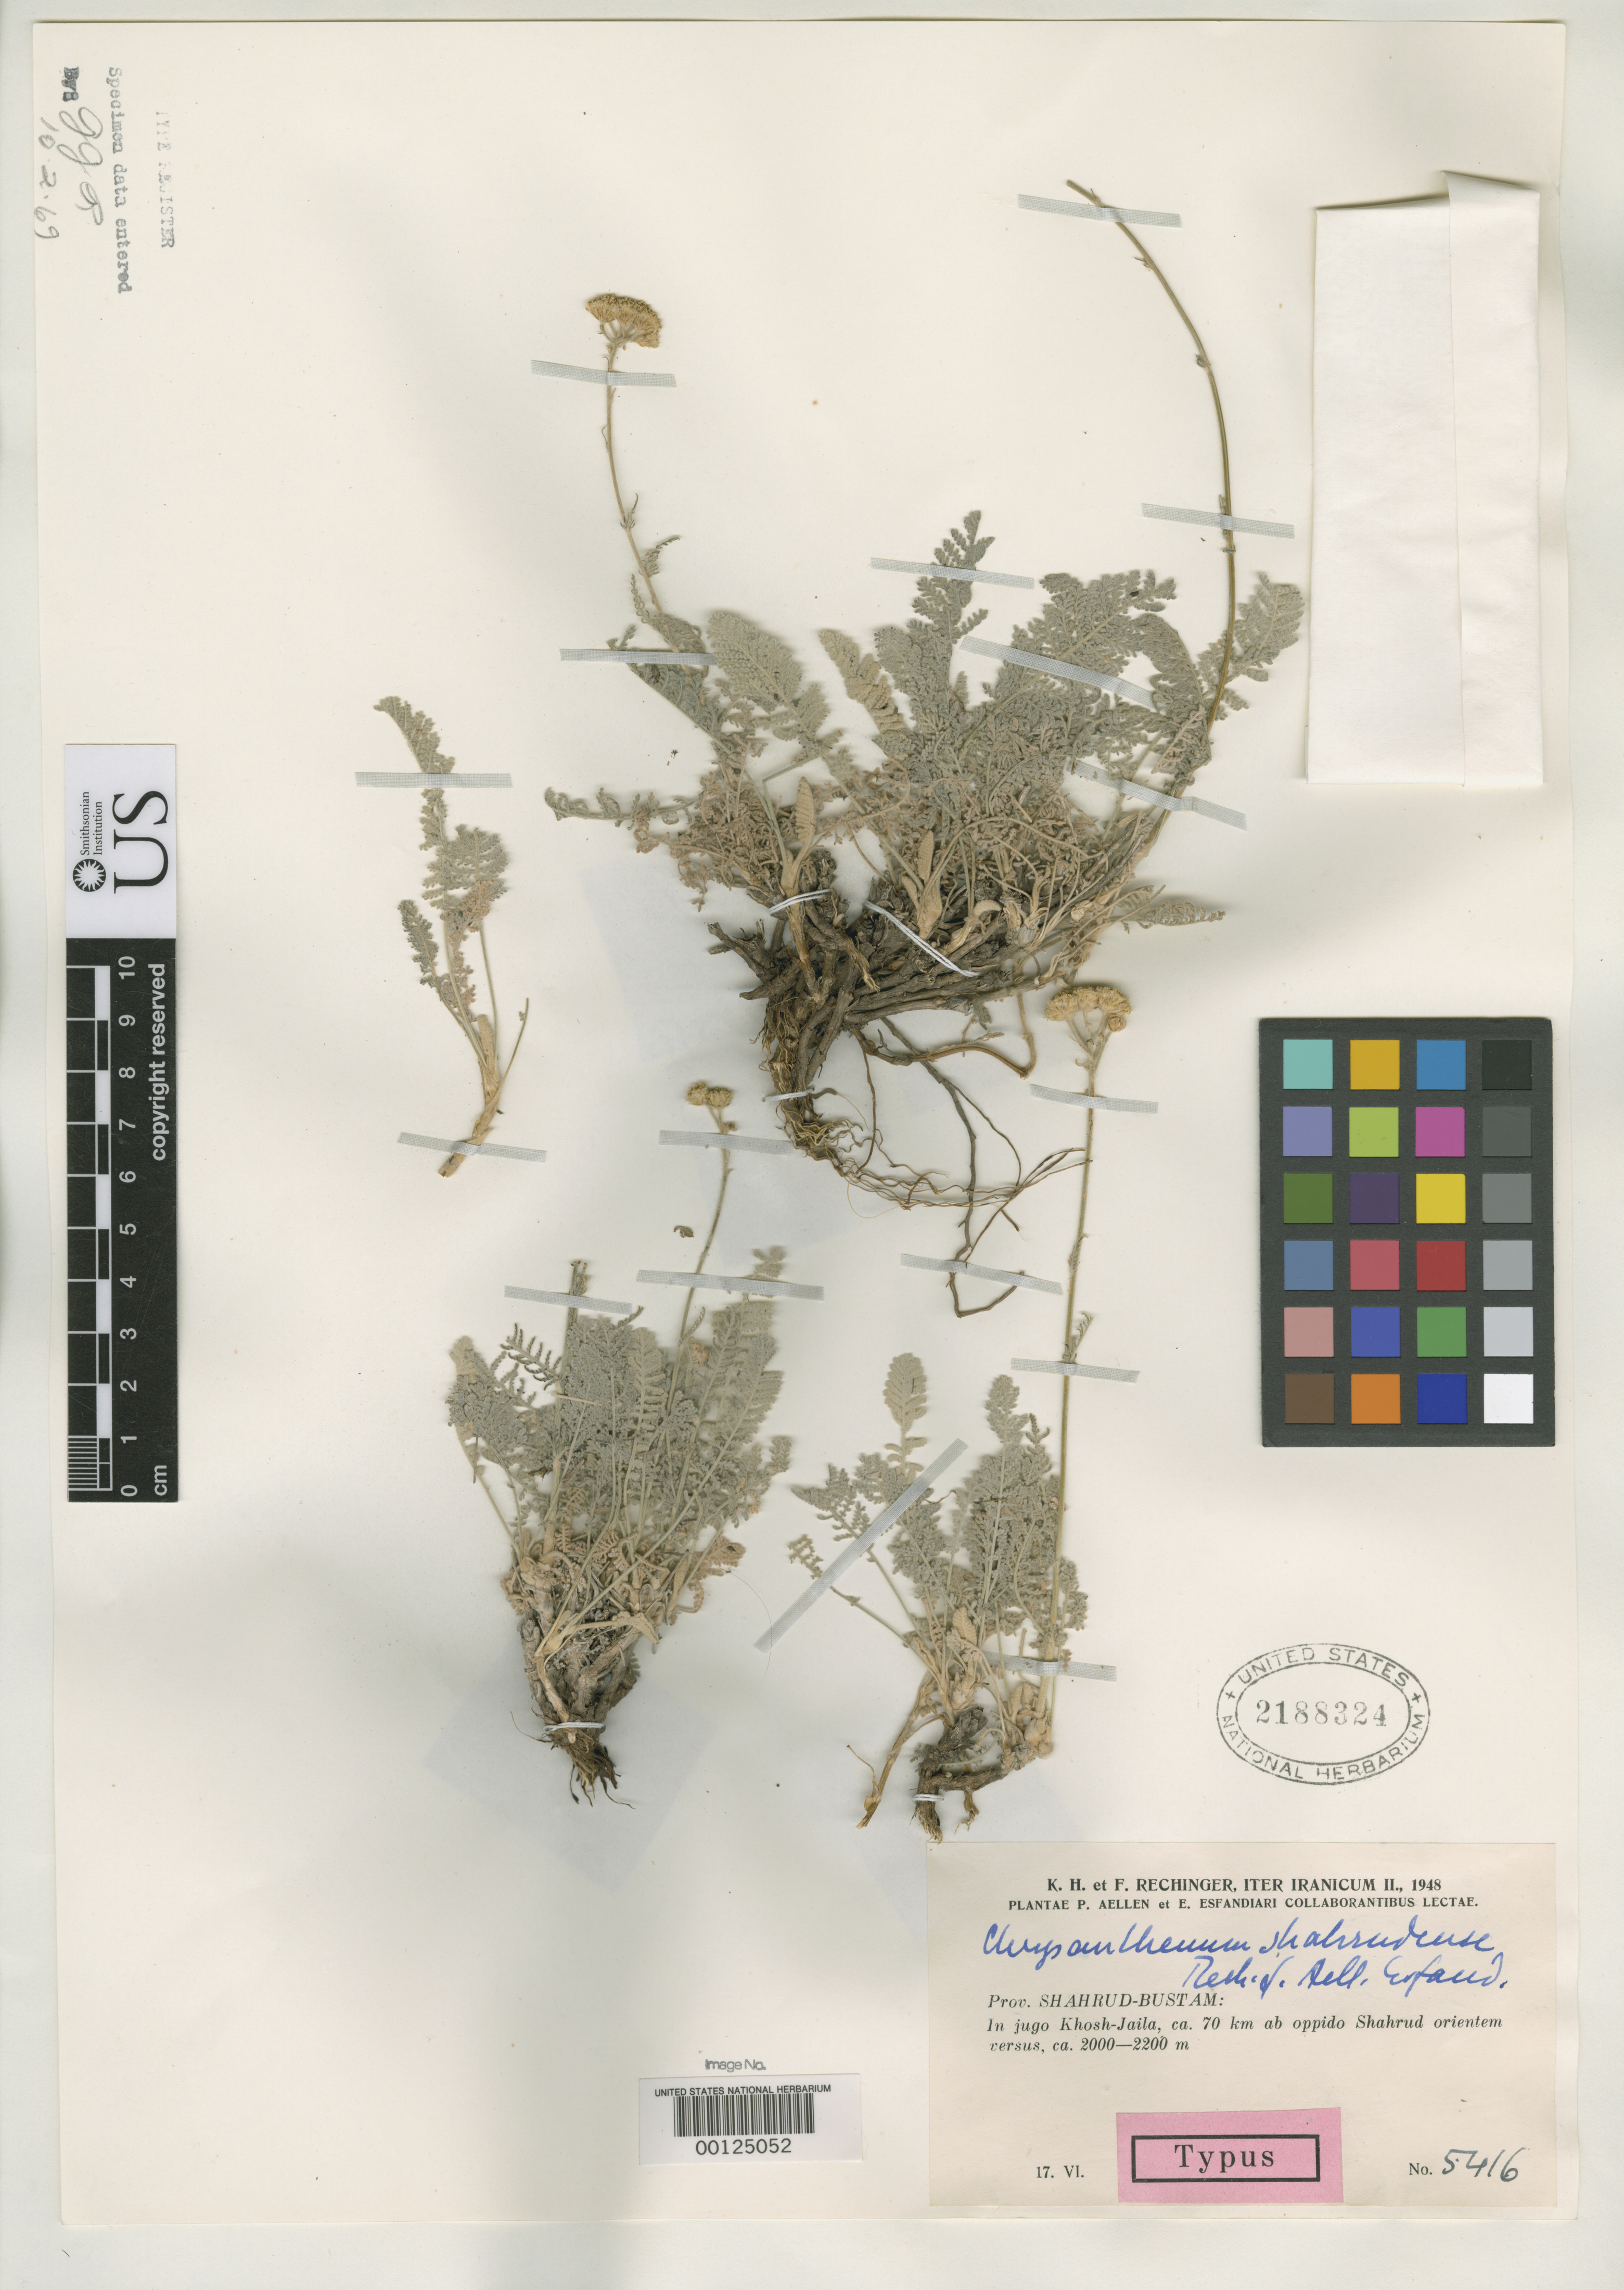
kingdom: Plantae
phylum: Tracheophyta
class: Magnoliopsida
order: Asterales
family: Asteraceae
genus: Chrysanthemum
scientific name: Chrysanthemum shahrudense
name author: Rech. f.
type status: Type Collection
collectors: K. H. Rechinger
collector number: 5416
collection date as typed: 17 Jun 1948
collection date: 1948-06-17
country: Iran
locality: In jugo Khosh-Jaila, ca. 70 km ab oppido Shahrud orientum versus, Shahrud-bustam. {On Khosh-Jaila ridge, ca. 70 km from the town of Shahrud to the east, Shahrud cemetary?]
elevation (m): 2000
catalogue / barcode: US 2188324